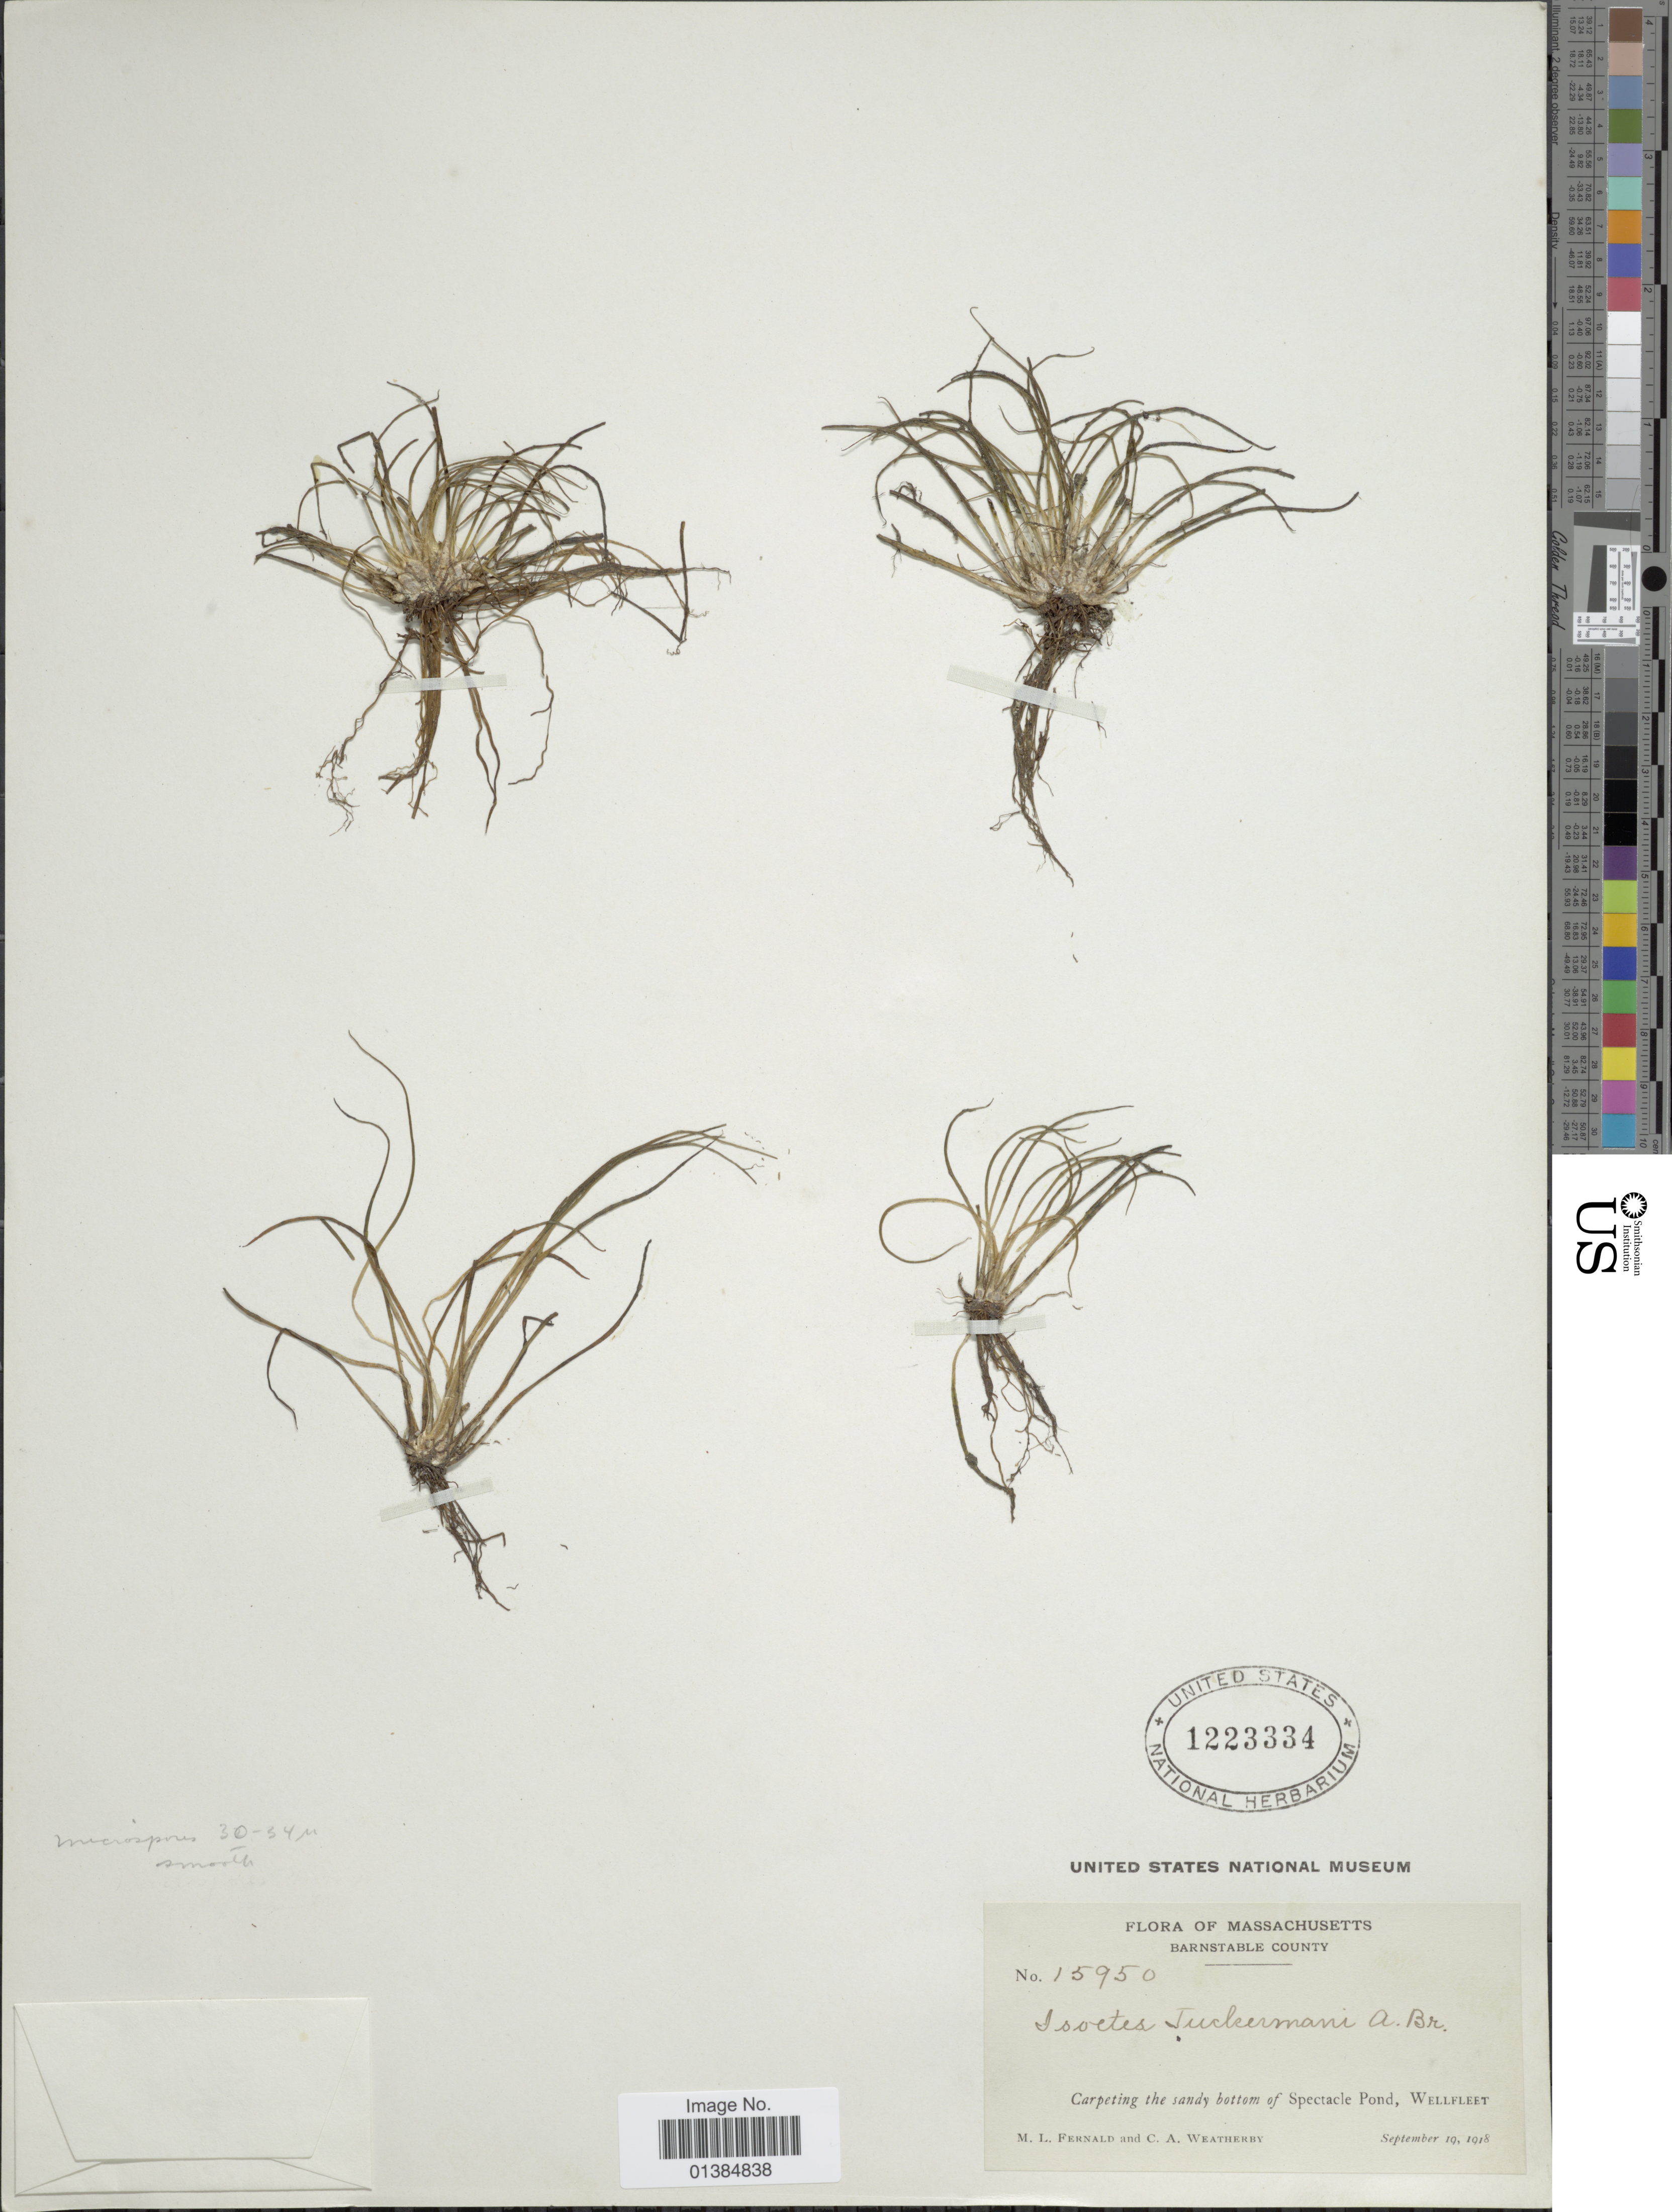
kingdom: Plantae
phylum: Tracheophyta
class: Lycopodiopsida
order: Isoetales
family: Isoetaceae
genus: Isoetes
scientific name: Isoetes tuckermanii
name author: A. Braun ex Engelm.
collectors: M. L. Fernald & C. A. Weatherby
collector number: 15950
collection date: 1918-09-19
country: United States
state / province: Massachusetts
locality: Barnstable County. Carpeting the sandy bottom of Spectacle Pond, Wellfleet.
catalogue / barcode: US 1223334